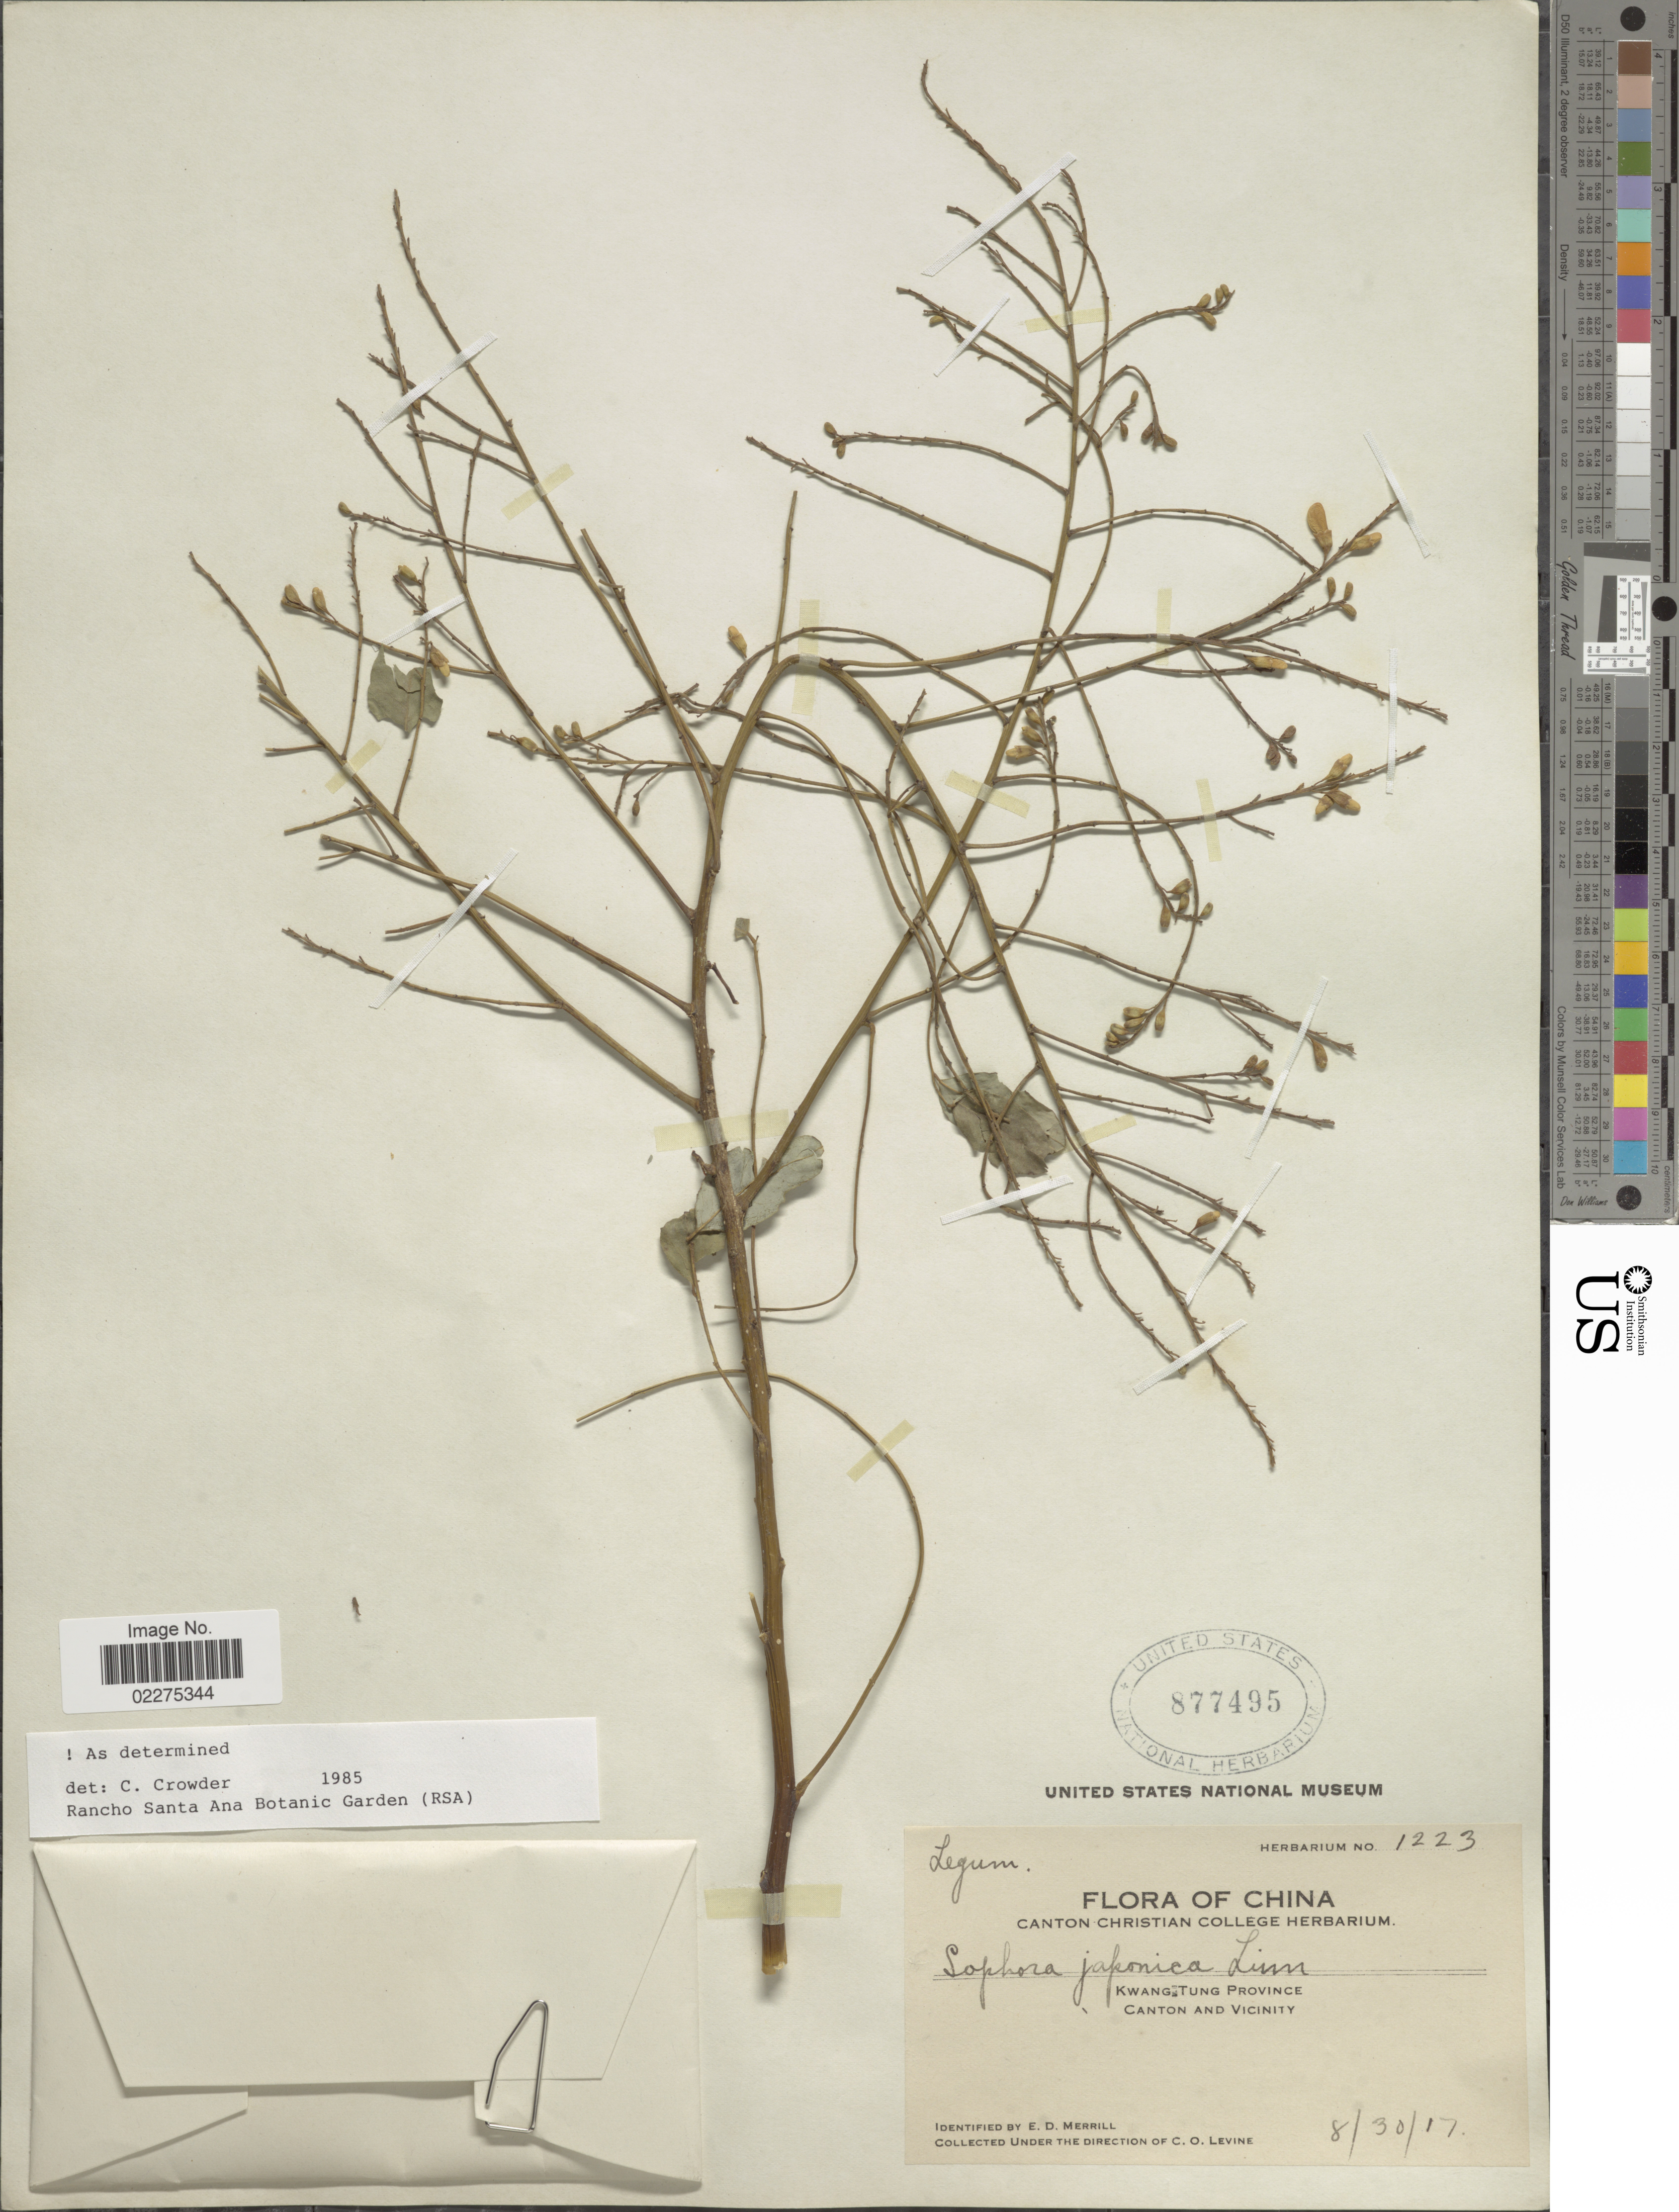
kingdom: Plantae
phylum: Tracheophyta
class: Magnoliopsida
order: Fabales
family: Fabaceae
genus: Sophora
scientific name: Sophora japonica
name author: L.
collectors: C. O. Levine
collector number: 1223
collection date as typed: Transcribed d/m/y: 30/8/17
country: China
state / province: Guangdong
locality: Kwang Tung Province. Canton and vicinity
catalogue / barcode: US 877495